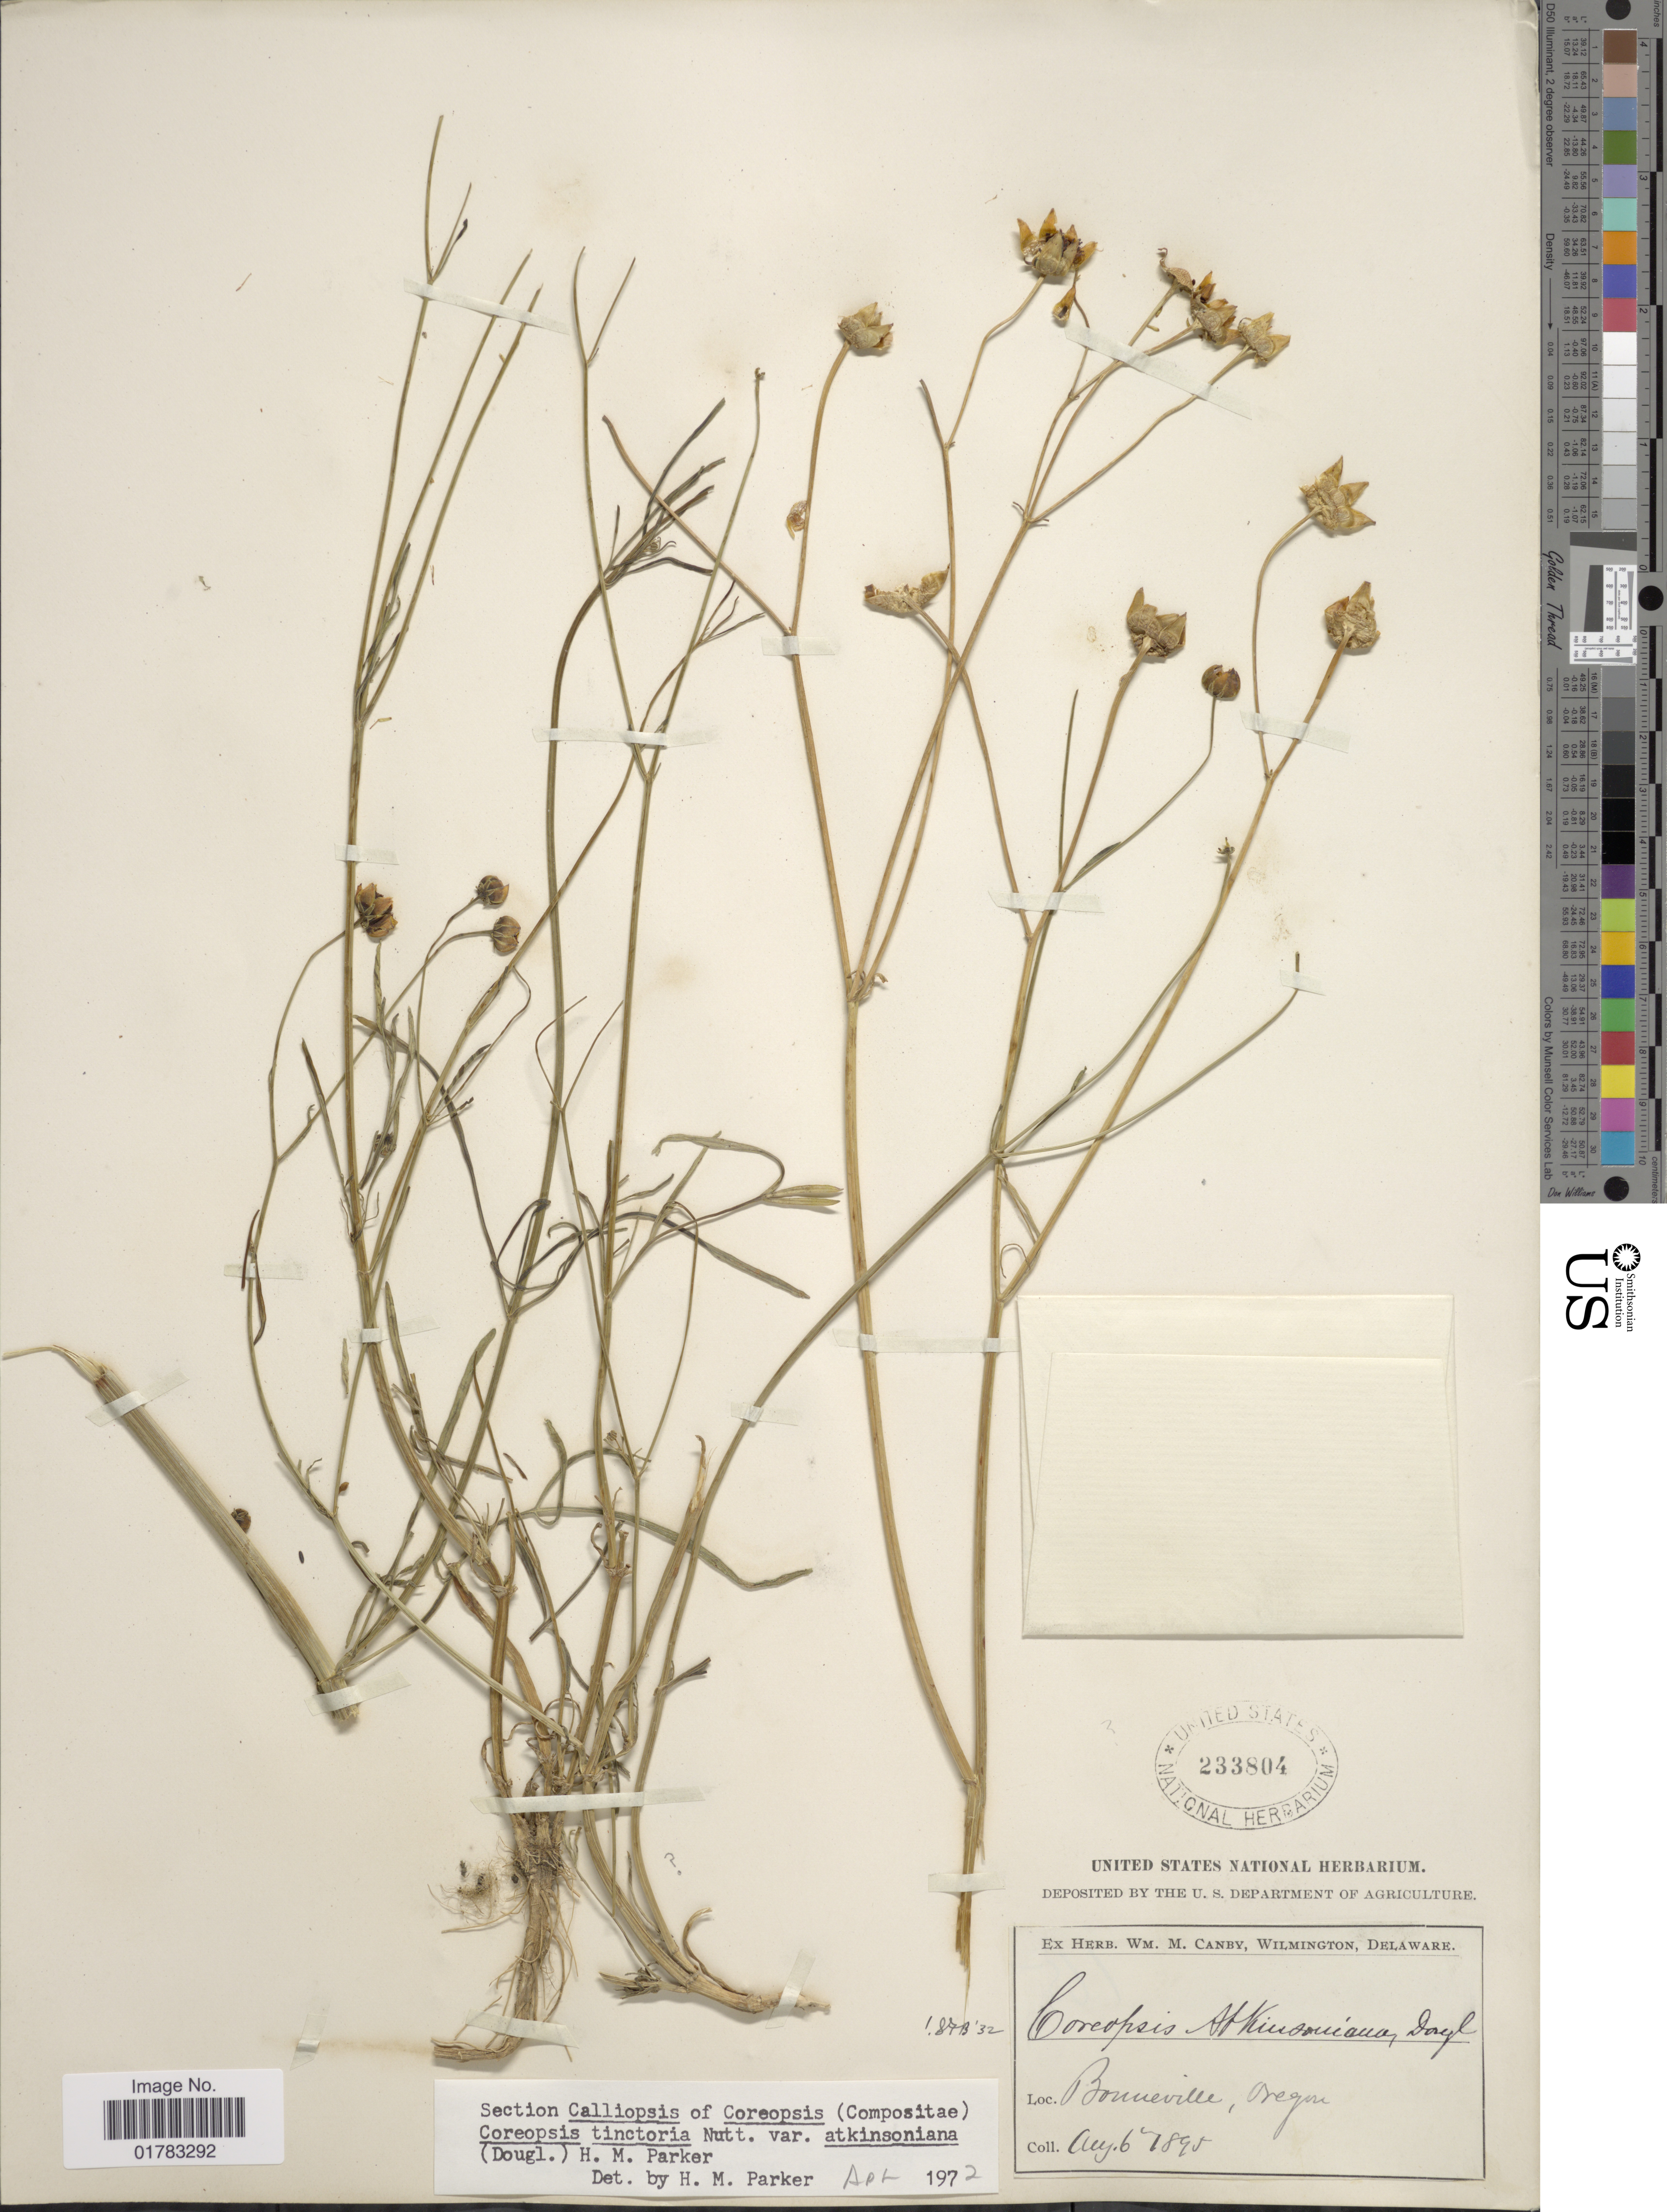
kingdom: Plantae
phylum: Tracheophyta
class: Magnoliopsida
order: Asterales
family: Asteraceae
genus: Coreopsis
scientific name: Coreopsis tinctoria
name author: Nutt.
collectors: ex herb. W.M. Canby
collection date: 1895-08-06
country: United States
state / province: Oregon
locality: Bonneville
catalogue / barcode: US 233804